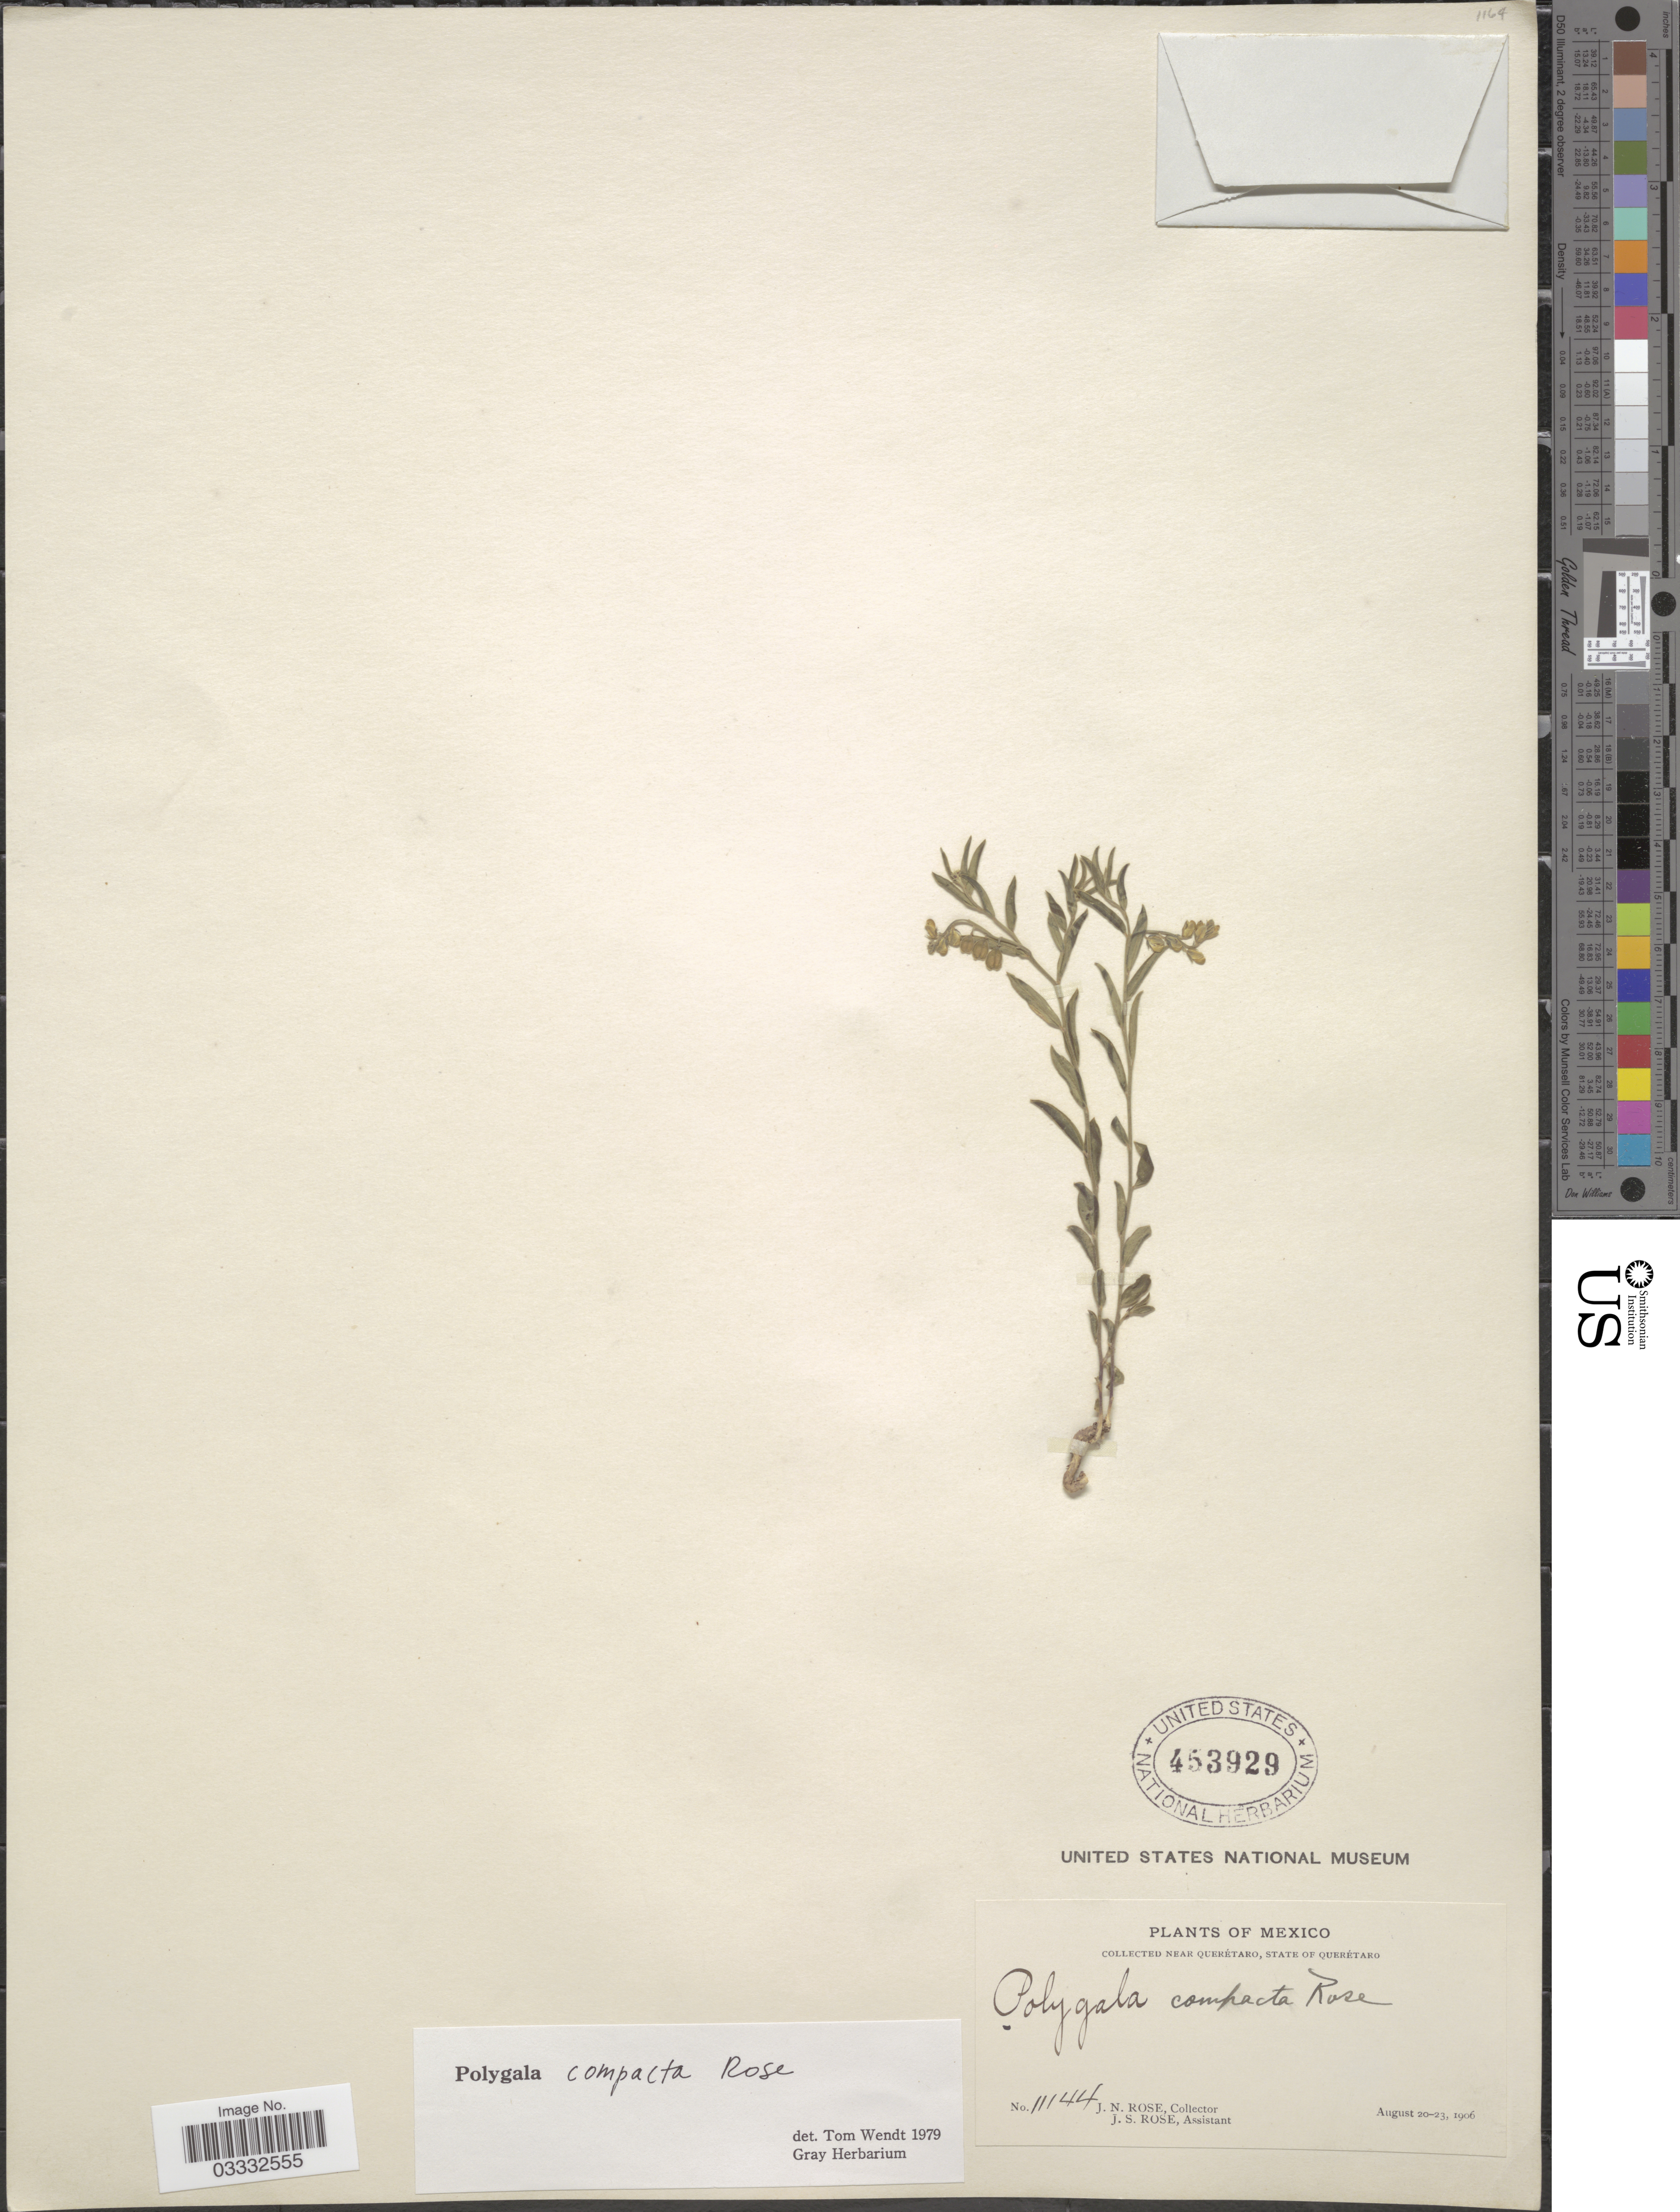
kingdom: Plantae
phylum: Tracheophyta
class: Magnoliopsida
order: Fabales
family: Polygalaceae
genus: Polygala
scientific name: Polygala compacta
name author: Rose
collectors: J. N. Rose & J. S. Rose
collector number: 11144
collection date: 1906-08-20/1906-08-23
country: Mexico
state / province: Querétaro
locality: Near Querétaro.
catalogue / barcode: US 453929